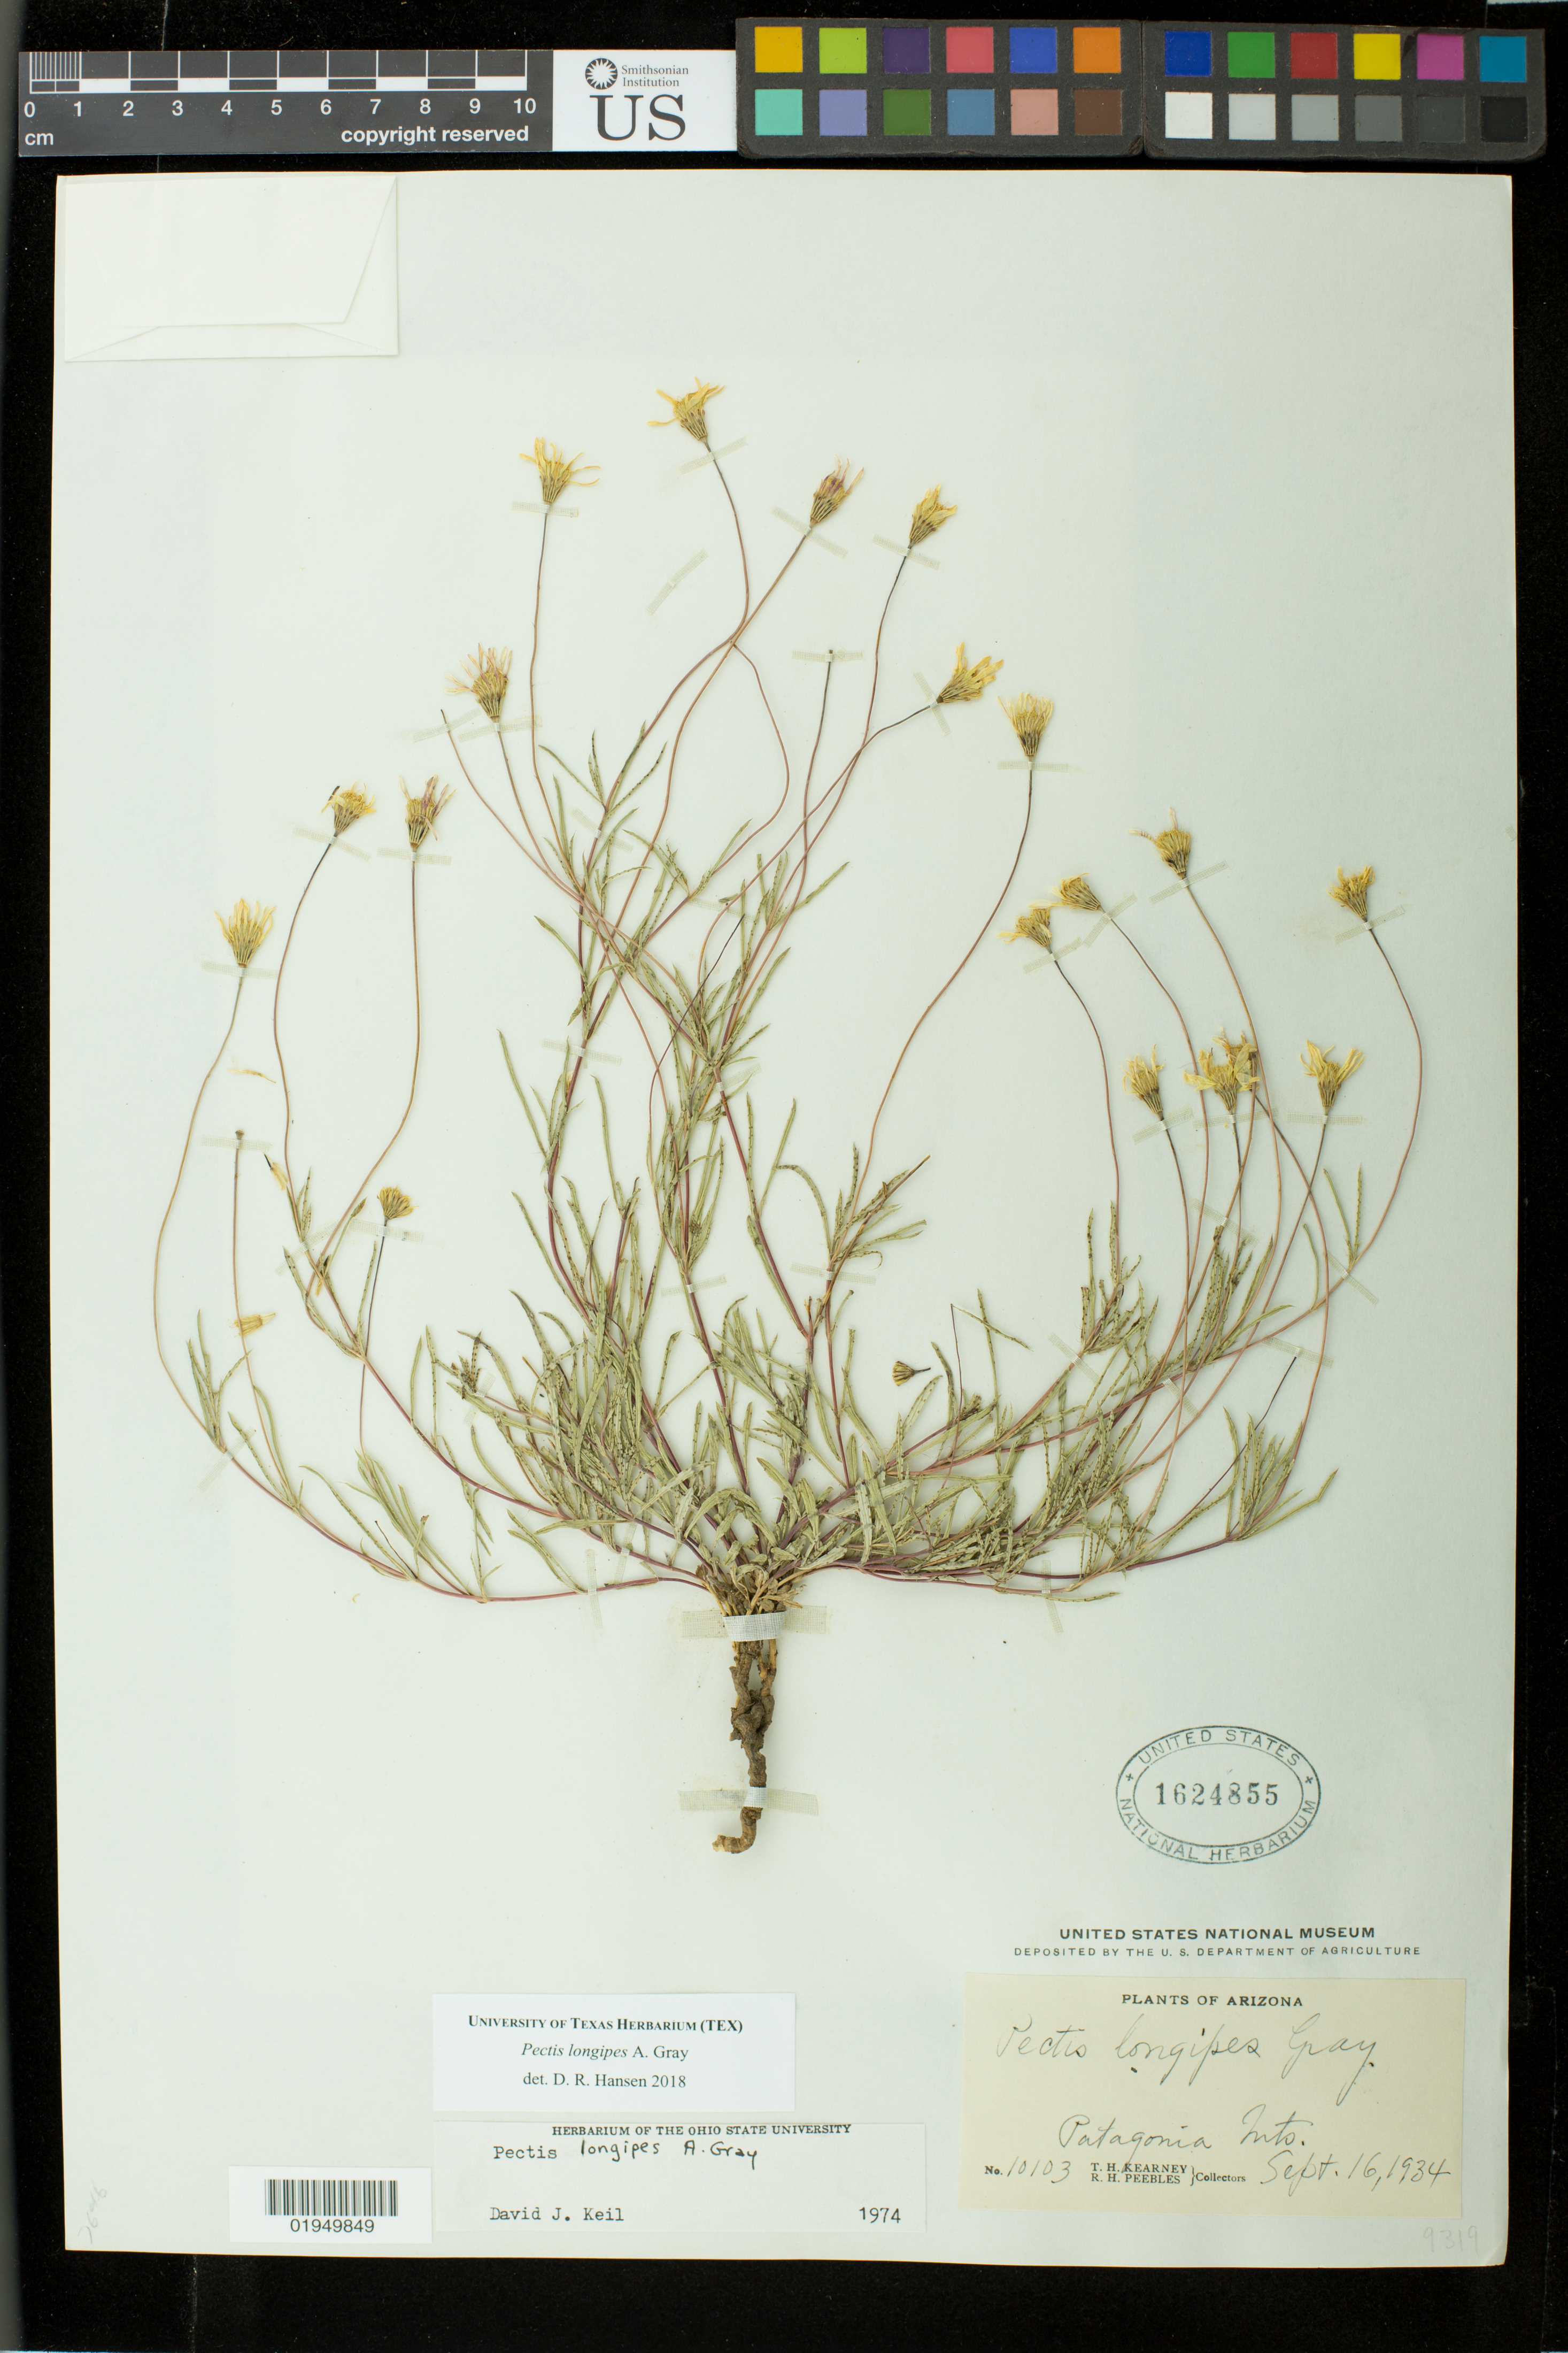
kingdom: Plantae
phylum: Tracheophyta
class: Magnoliopsida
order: Asterales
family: Asteraceae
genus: Pectis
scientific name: Pectis longipes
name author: A. Gray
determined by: Hansen, D. R.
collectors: T. H. Kearney & R. H. Peebles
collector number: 10103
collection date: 1934-09-16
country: United States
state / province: Arizona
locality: Patagonia Mts.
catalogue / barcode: US 1624855